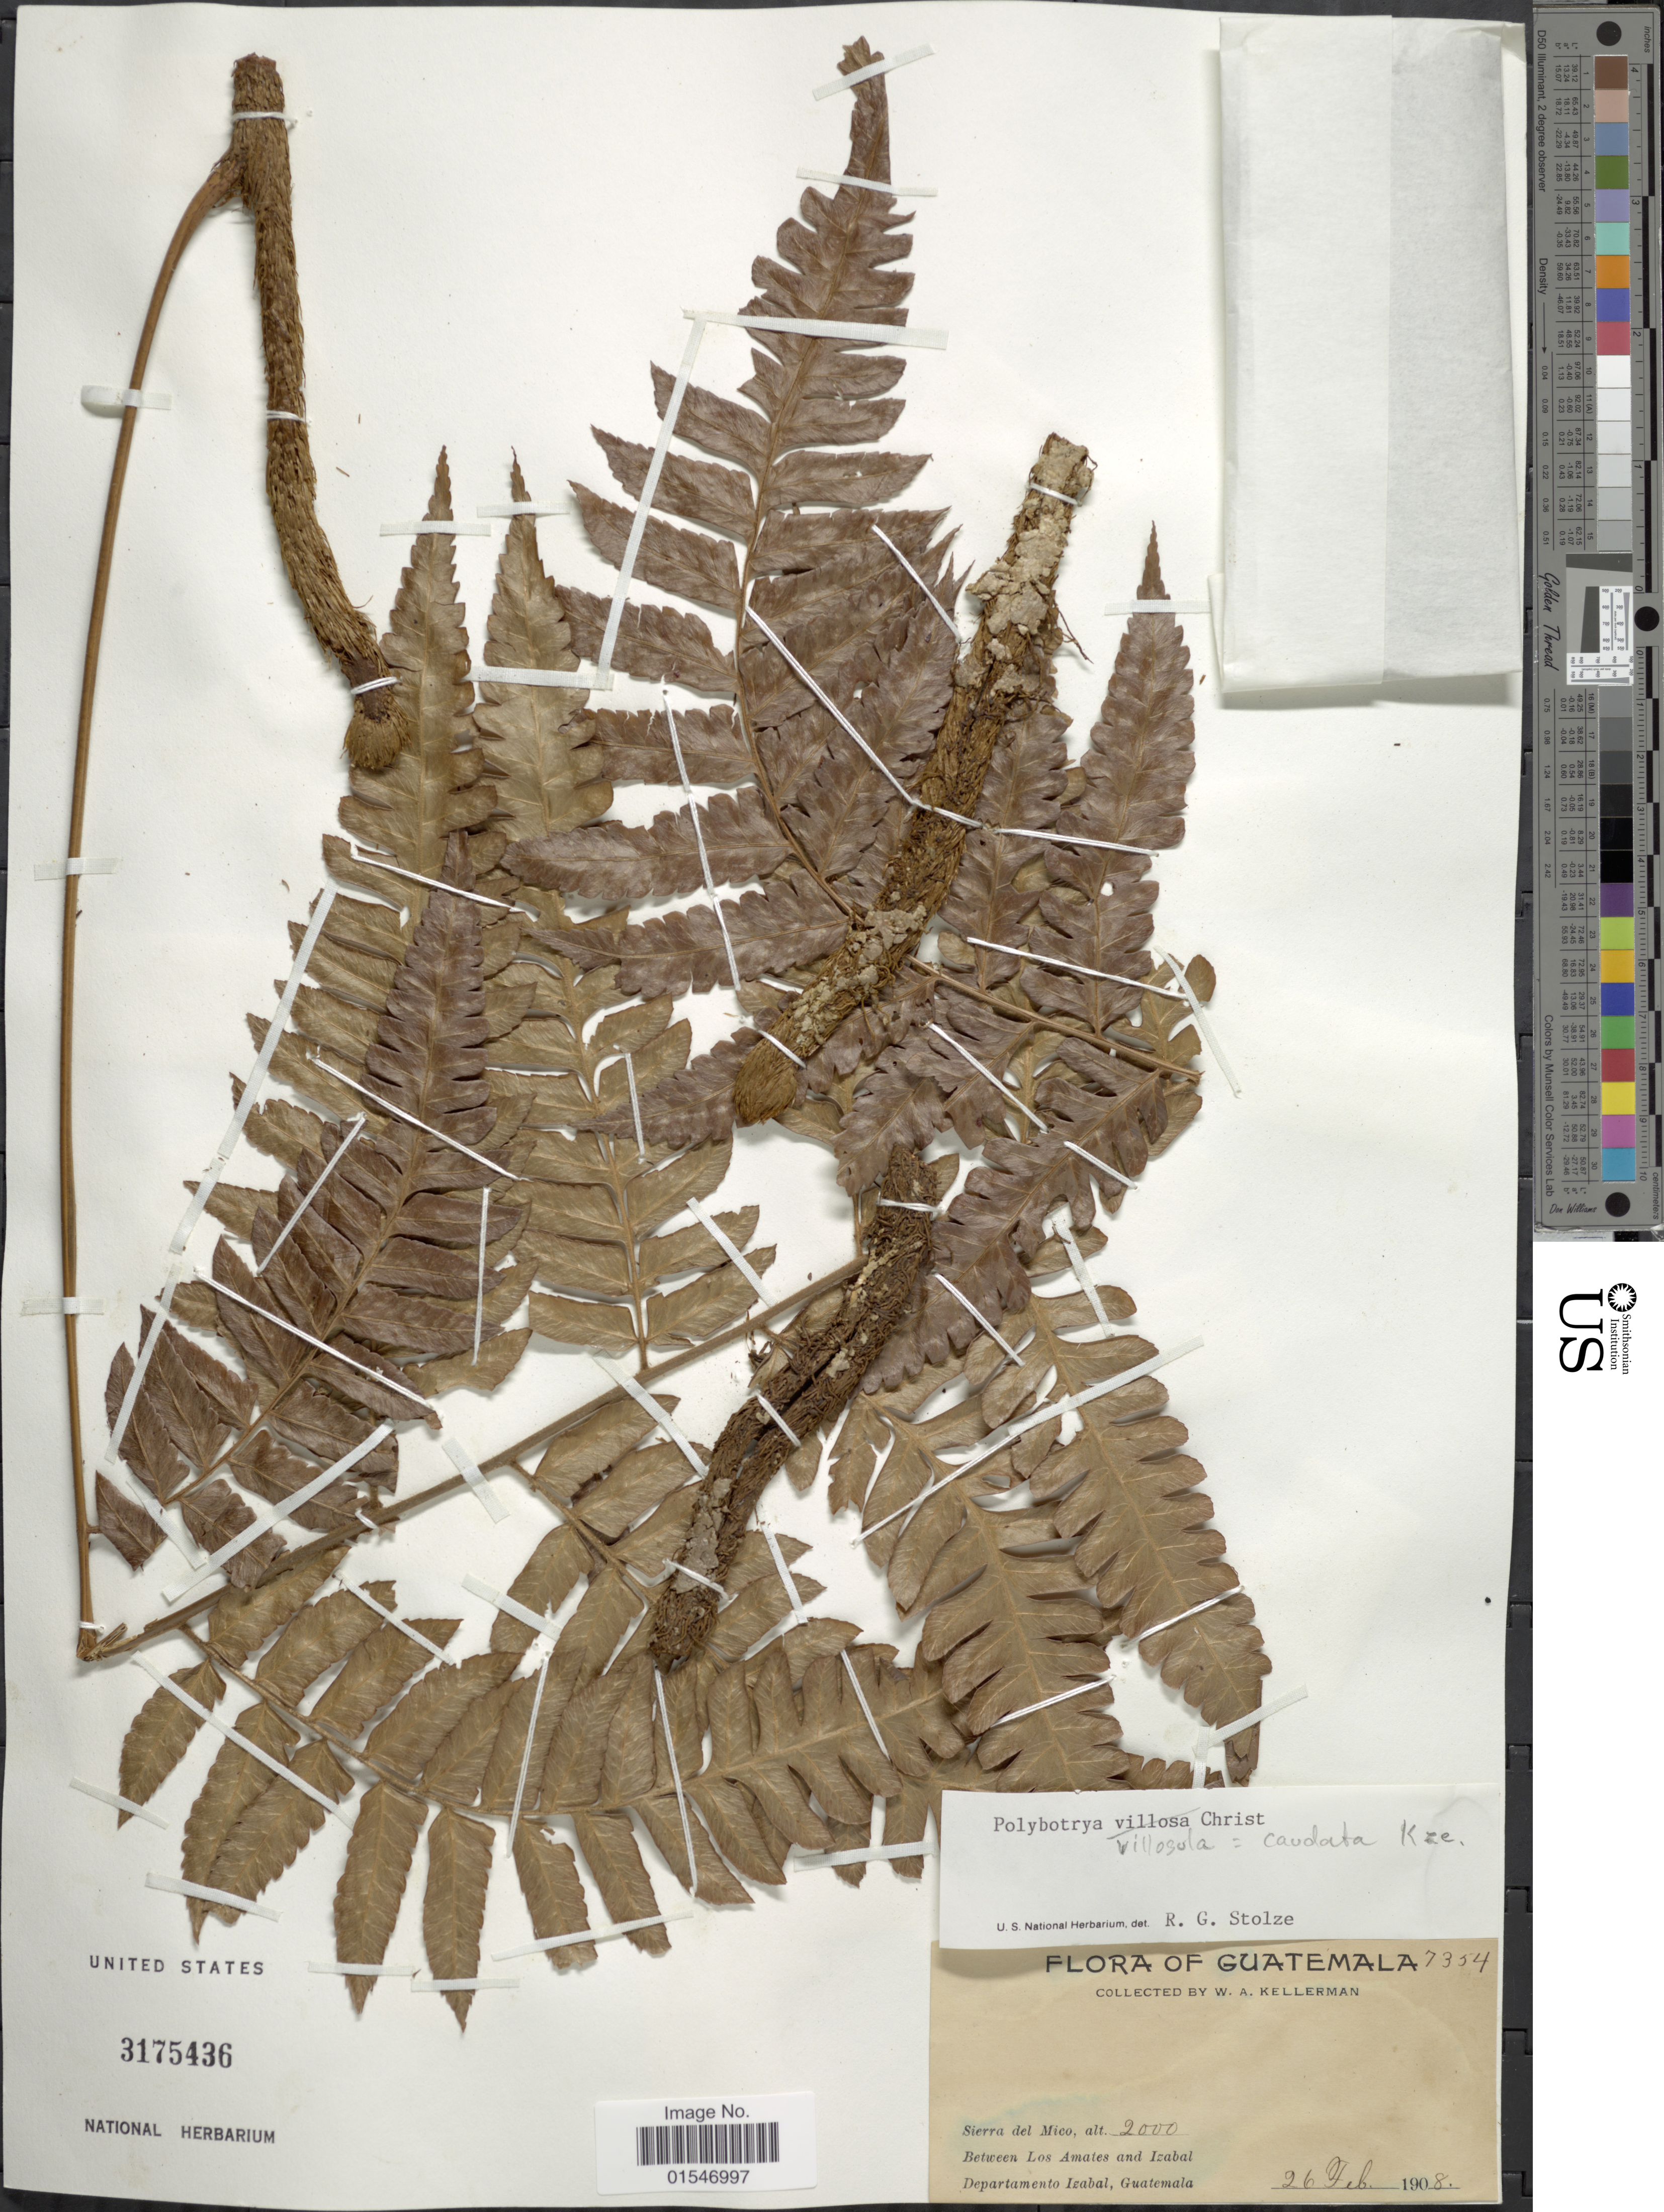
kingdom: Plantae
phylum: Tracheophyta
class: Polypodiopsida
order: Polypodiales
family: Dryopteridaceae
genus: Polybotrya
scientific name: Polybotrya caudata f. villosa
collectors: W. Kellerman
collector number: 7354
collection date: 1908-02-26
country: Guatemala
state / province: Izabal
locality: Guatemala. Sierra del Mico. Between Los Amates and Izabal. Departamento Izabal, Guatemala.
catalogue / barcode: US 3175436